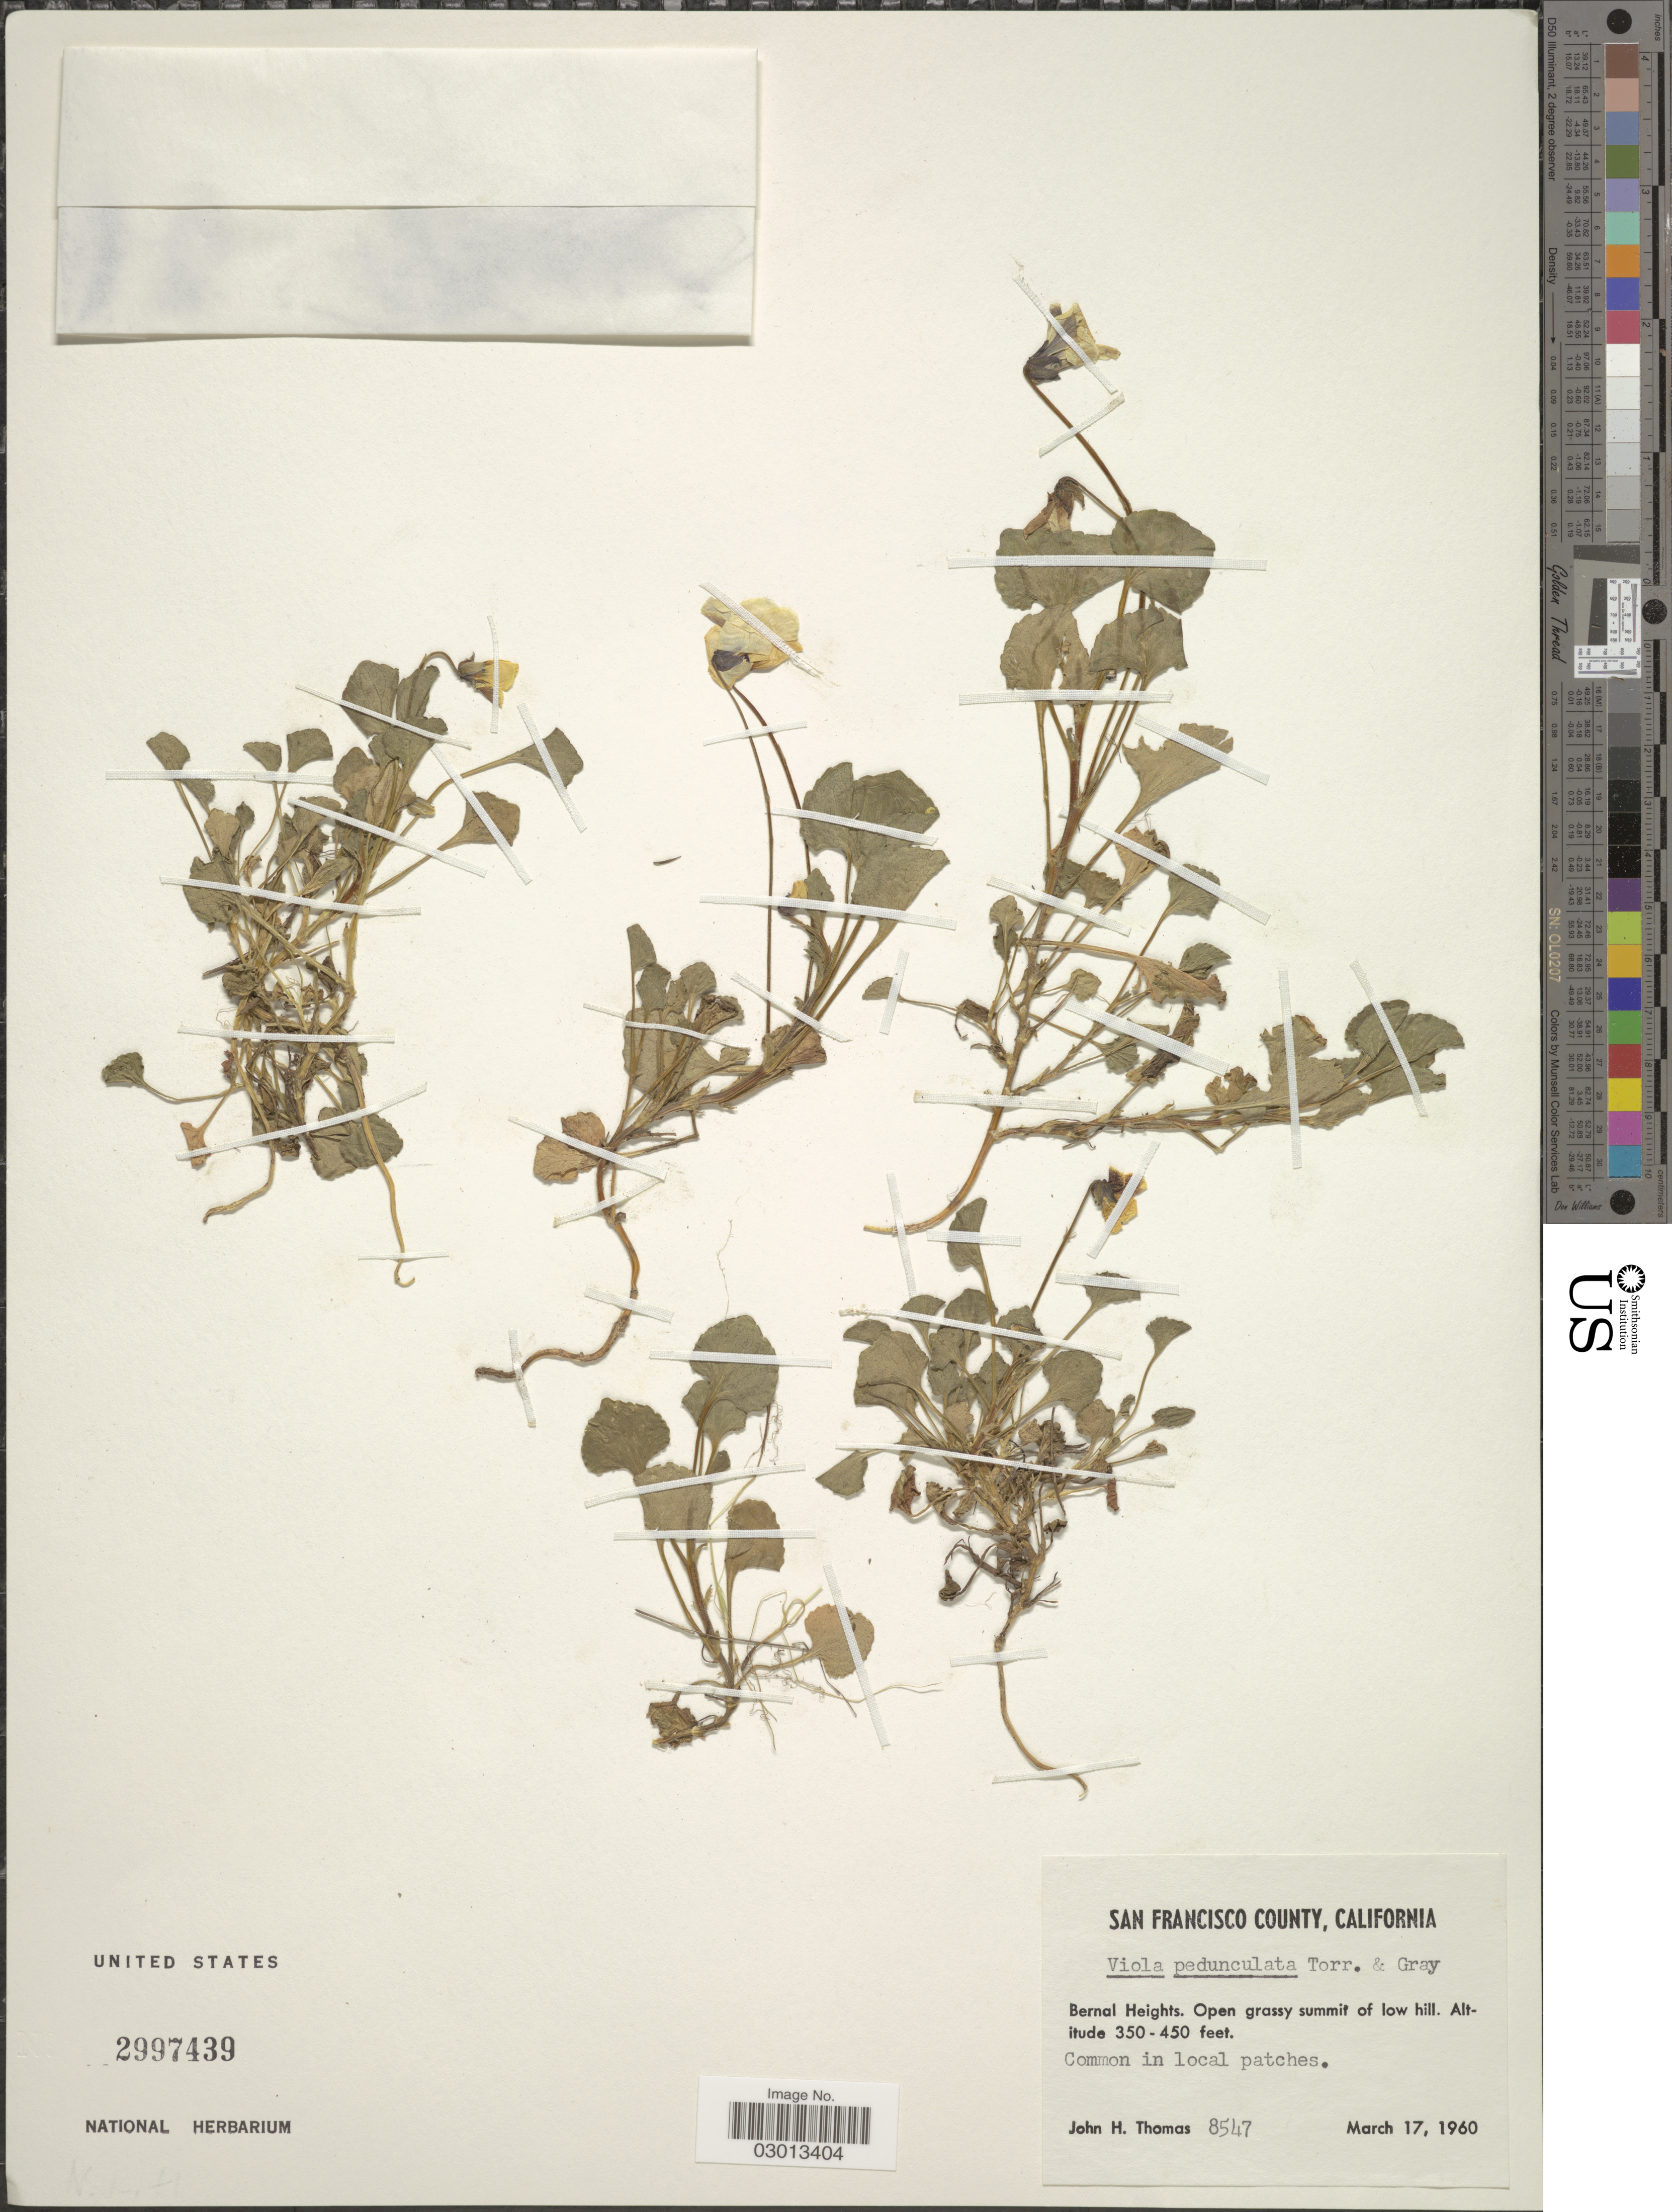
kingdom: Plantae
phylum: Tracheophyta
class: Magnoliopsida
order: Malpighiales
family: Violaceae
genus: Viola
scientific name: Viola pedunculata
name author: Torr. & A. Gray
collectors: J. H. Thomas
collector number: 8547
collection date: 1960-03-17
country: United States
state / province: California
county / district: San Francisco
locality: San Francisco County. Bernal Heights. Open grassy summit of low hill.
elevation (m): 107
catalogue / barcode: US 2997439